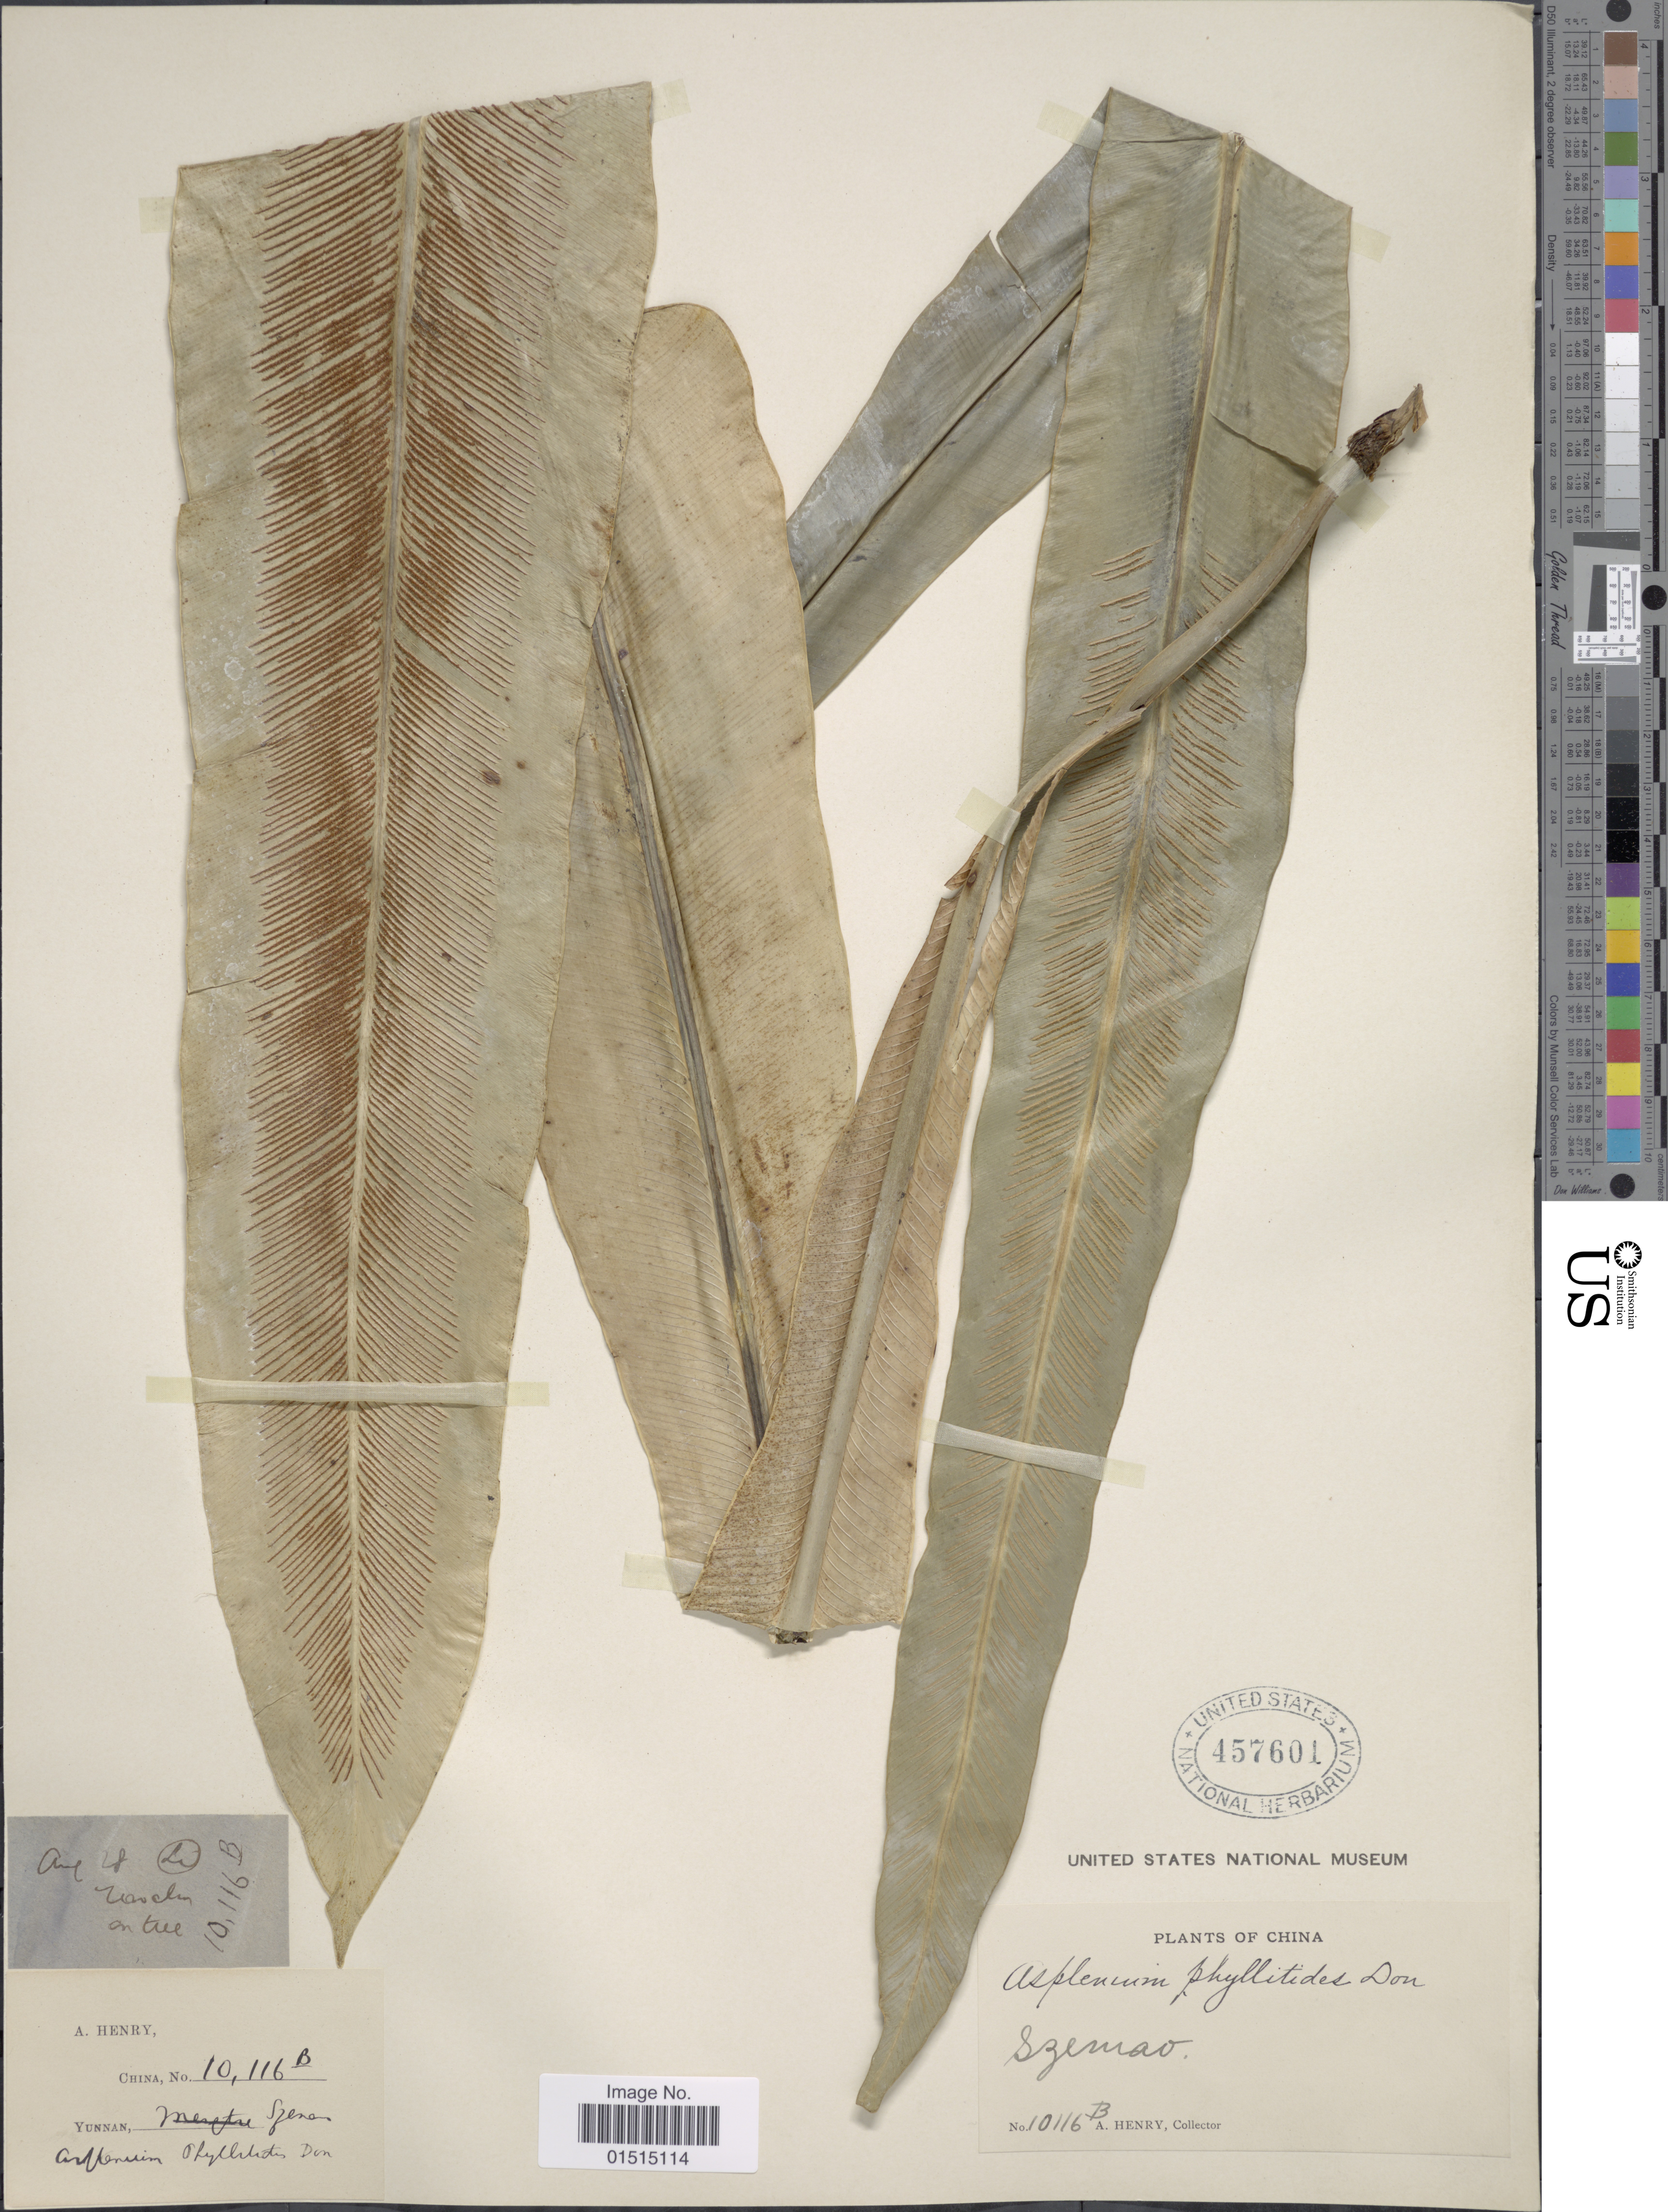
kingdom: Plantae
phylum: Tracheophyta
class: Polypodiopsida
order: Polypodiales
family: Aspleniaceae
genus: Asplenium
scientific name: Asplenium nidus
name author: L.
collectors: A. Henry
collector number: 10116 B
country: China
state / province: Yunnan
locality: Szemao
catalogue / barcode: US 457601